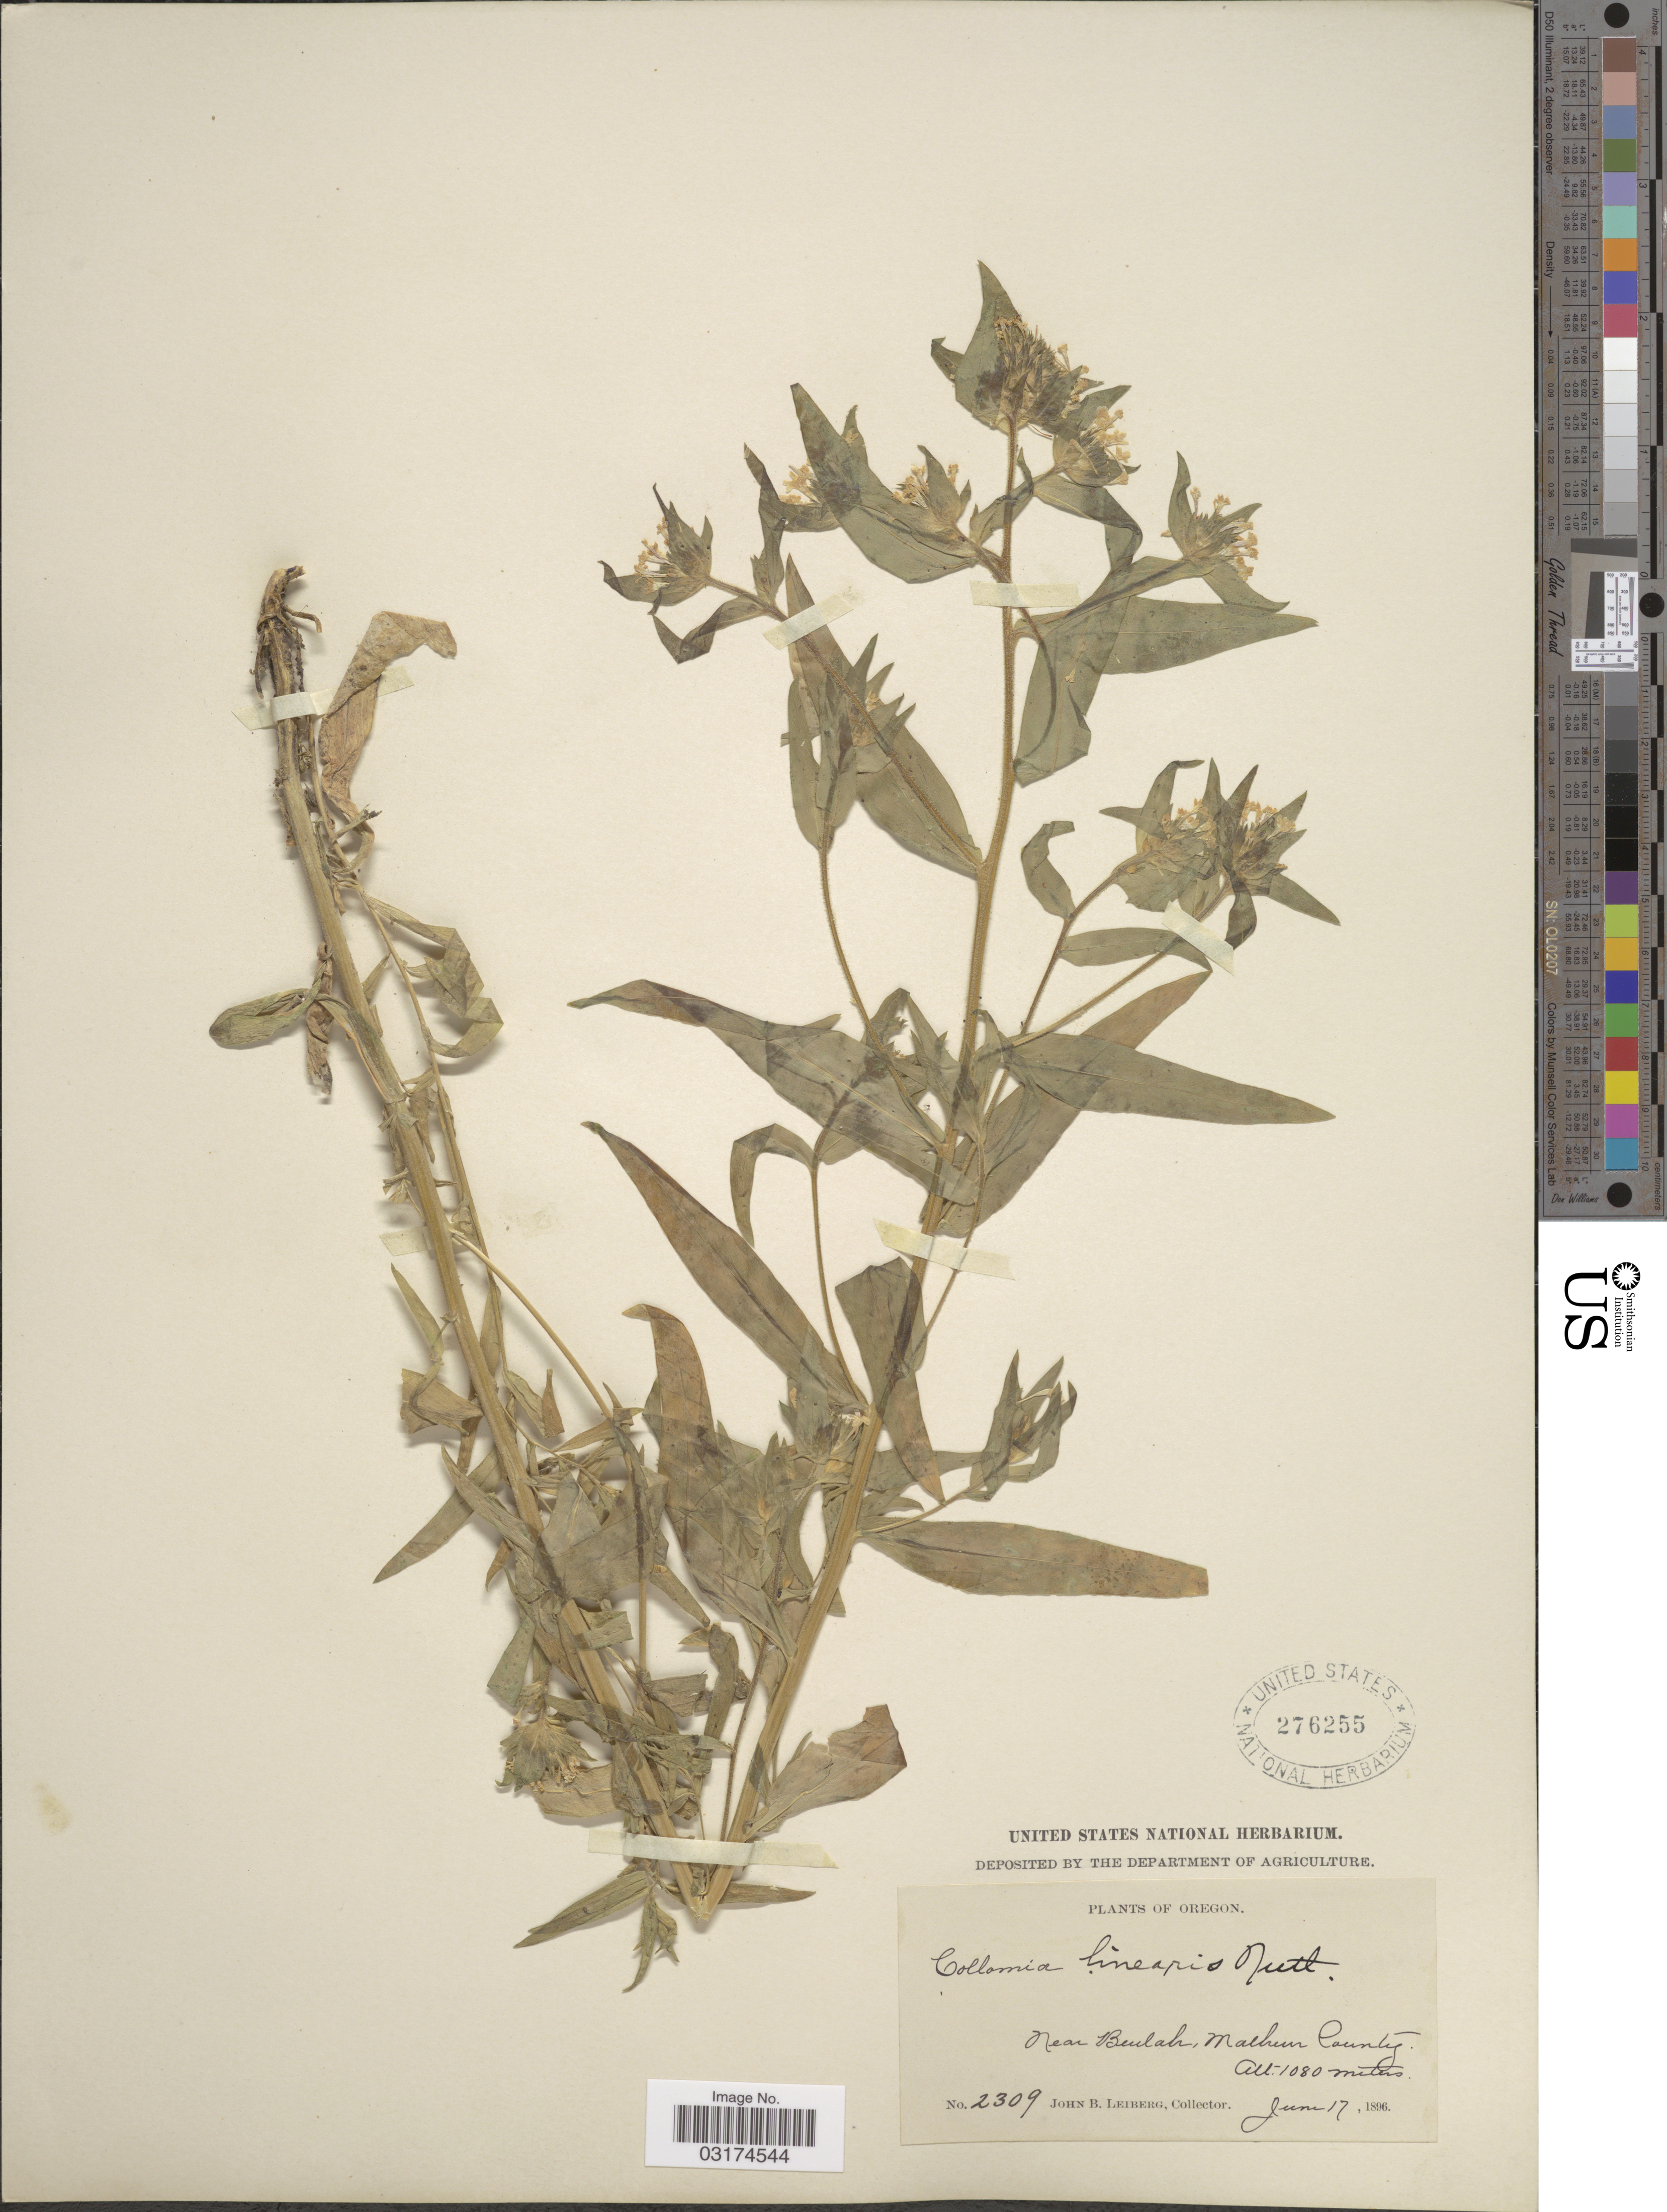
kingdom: Plantae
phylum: Tracheophyta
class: Magnoliopsida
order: Ericales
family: Polemoniaceae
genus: Collomia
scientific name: Collomia linearis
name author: Nutt.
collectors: J. B. Leiberg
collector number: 2309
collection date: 1896-06-17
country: United States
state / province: Oregon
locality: Near Beulah, Malheur County.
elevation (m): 1080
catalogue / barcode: US 276255